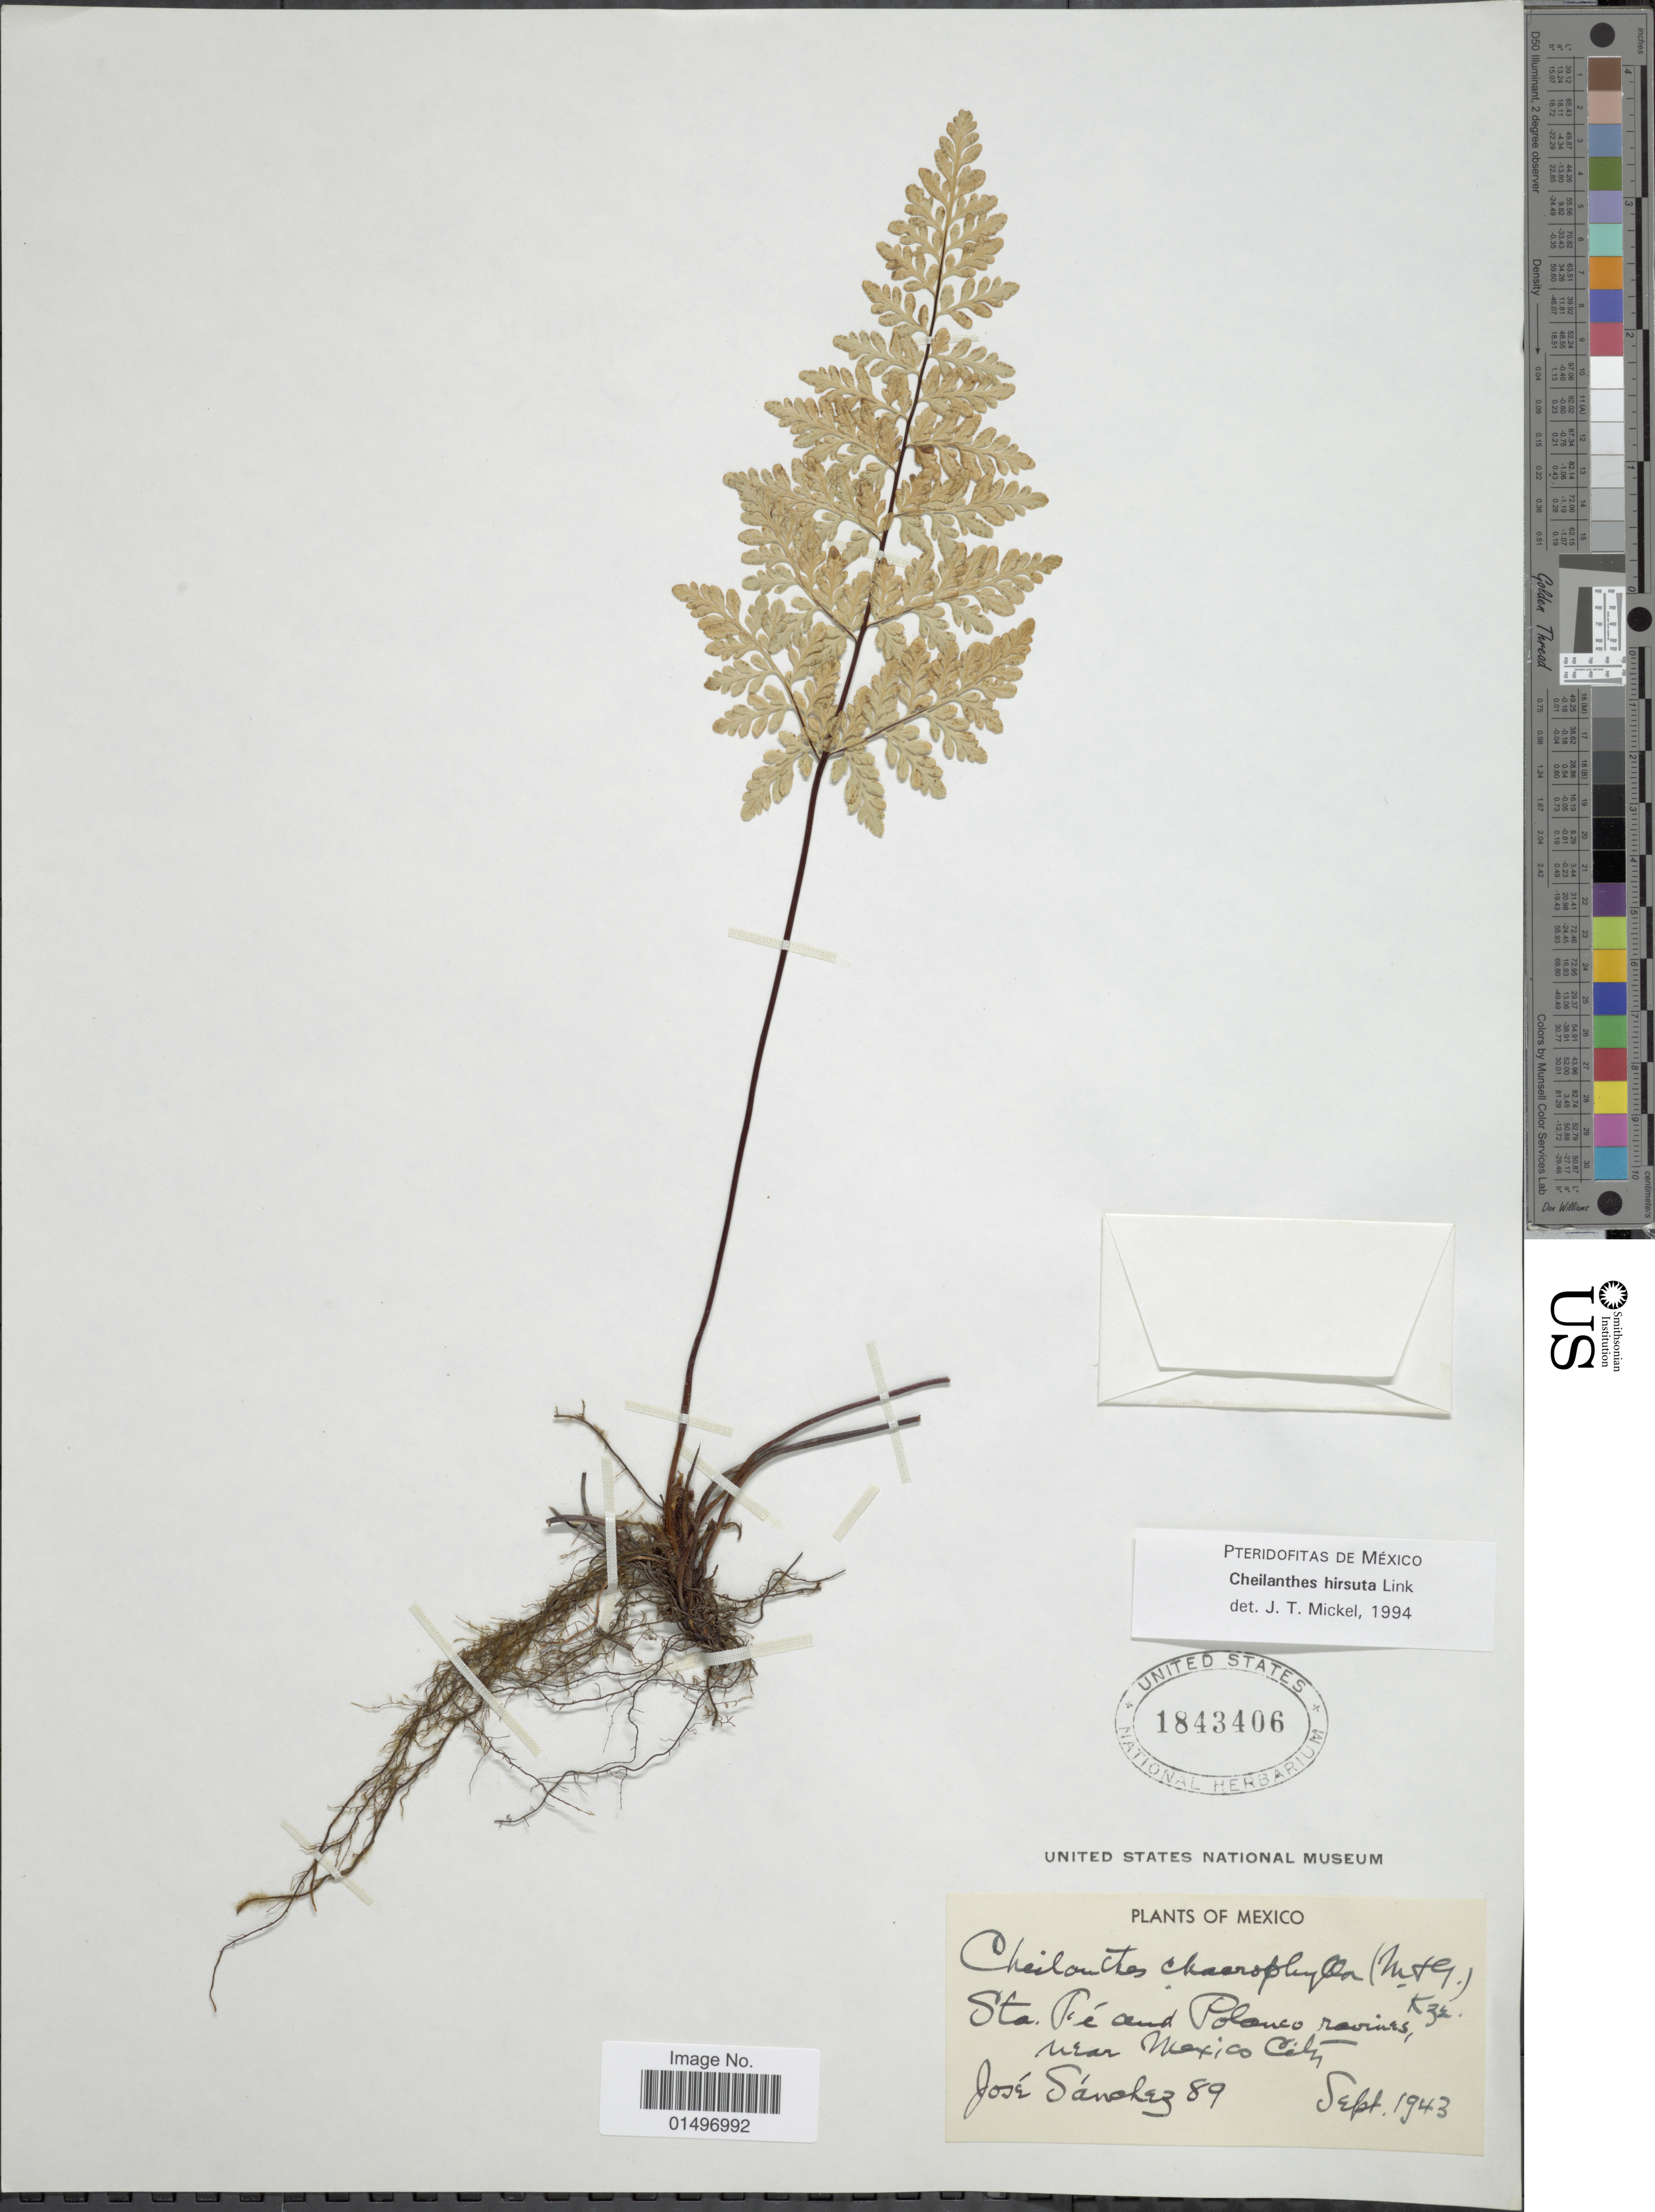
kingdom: Plantae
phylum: Tracheophyta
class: Polypodiopsida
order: Polypodiales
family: Pteridaceae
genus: Gaga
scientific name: Gaga hirsuta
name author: (Link) Fay W. Li & Windham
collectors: J. Sánchez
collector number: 89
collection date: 1943-09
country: Mexico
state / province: México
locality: Mexico, Sta. Fe and Polanco ravines near Mexico City.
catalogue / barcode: US 1843406